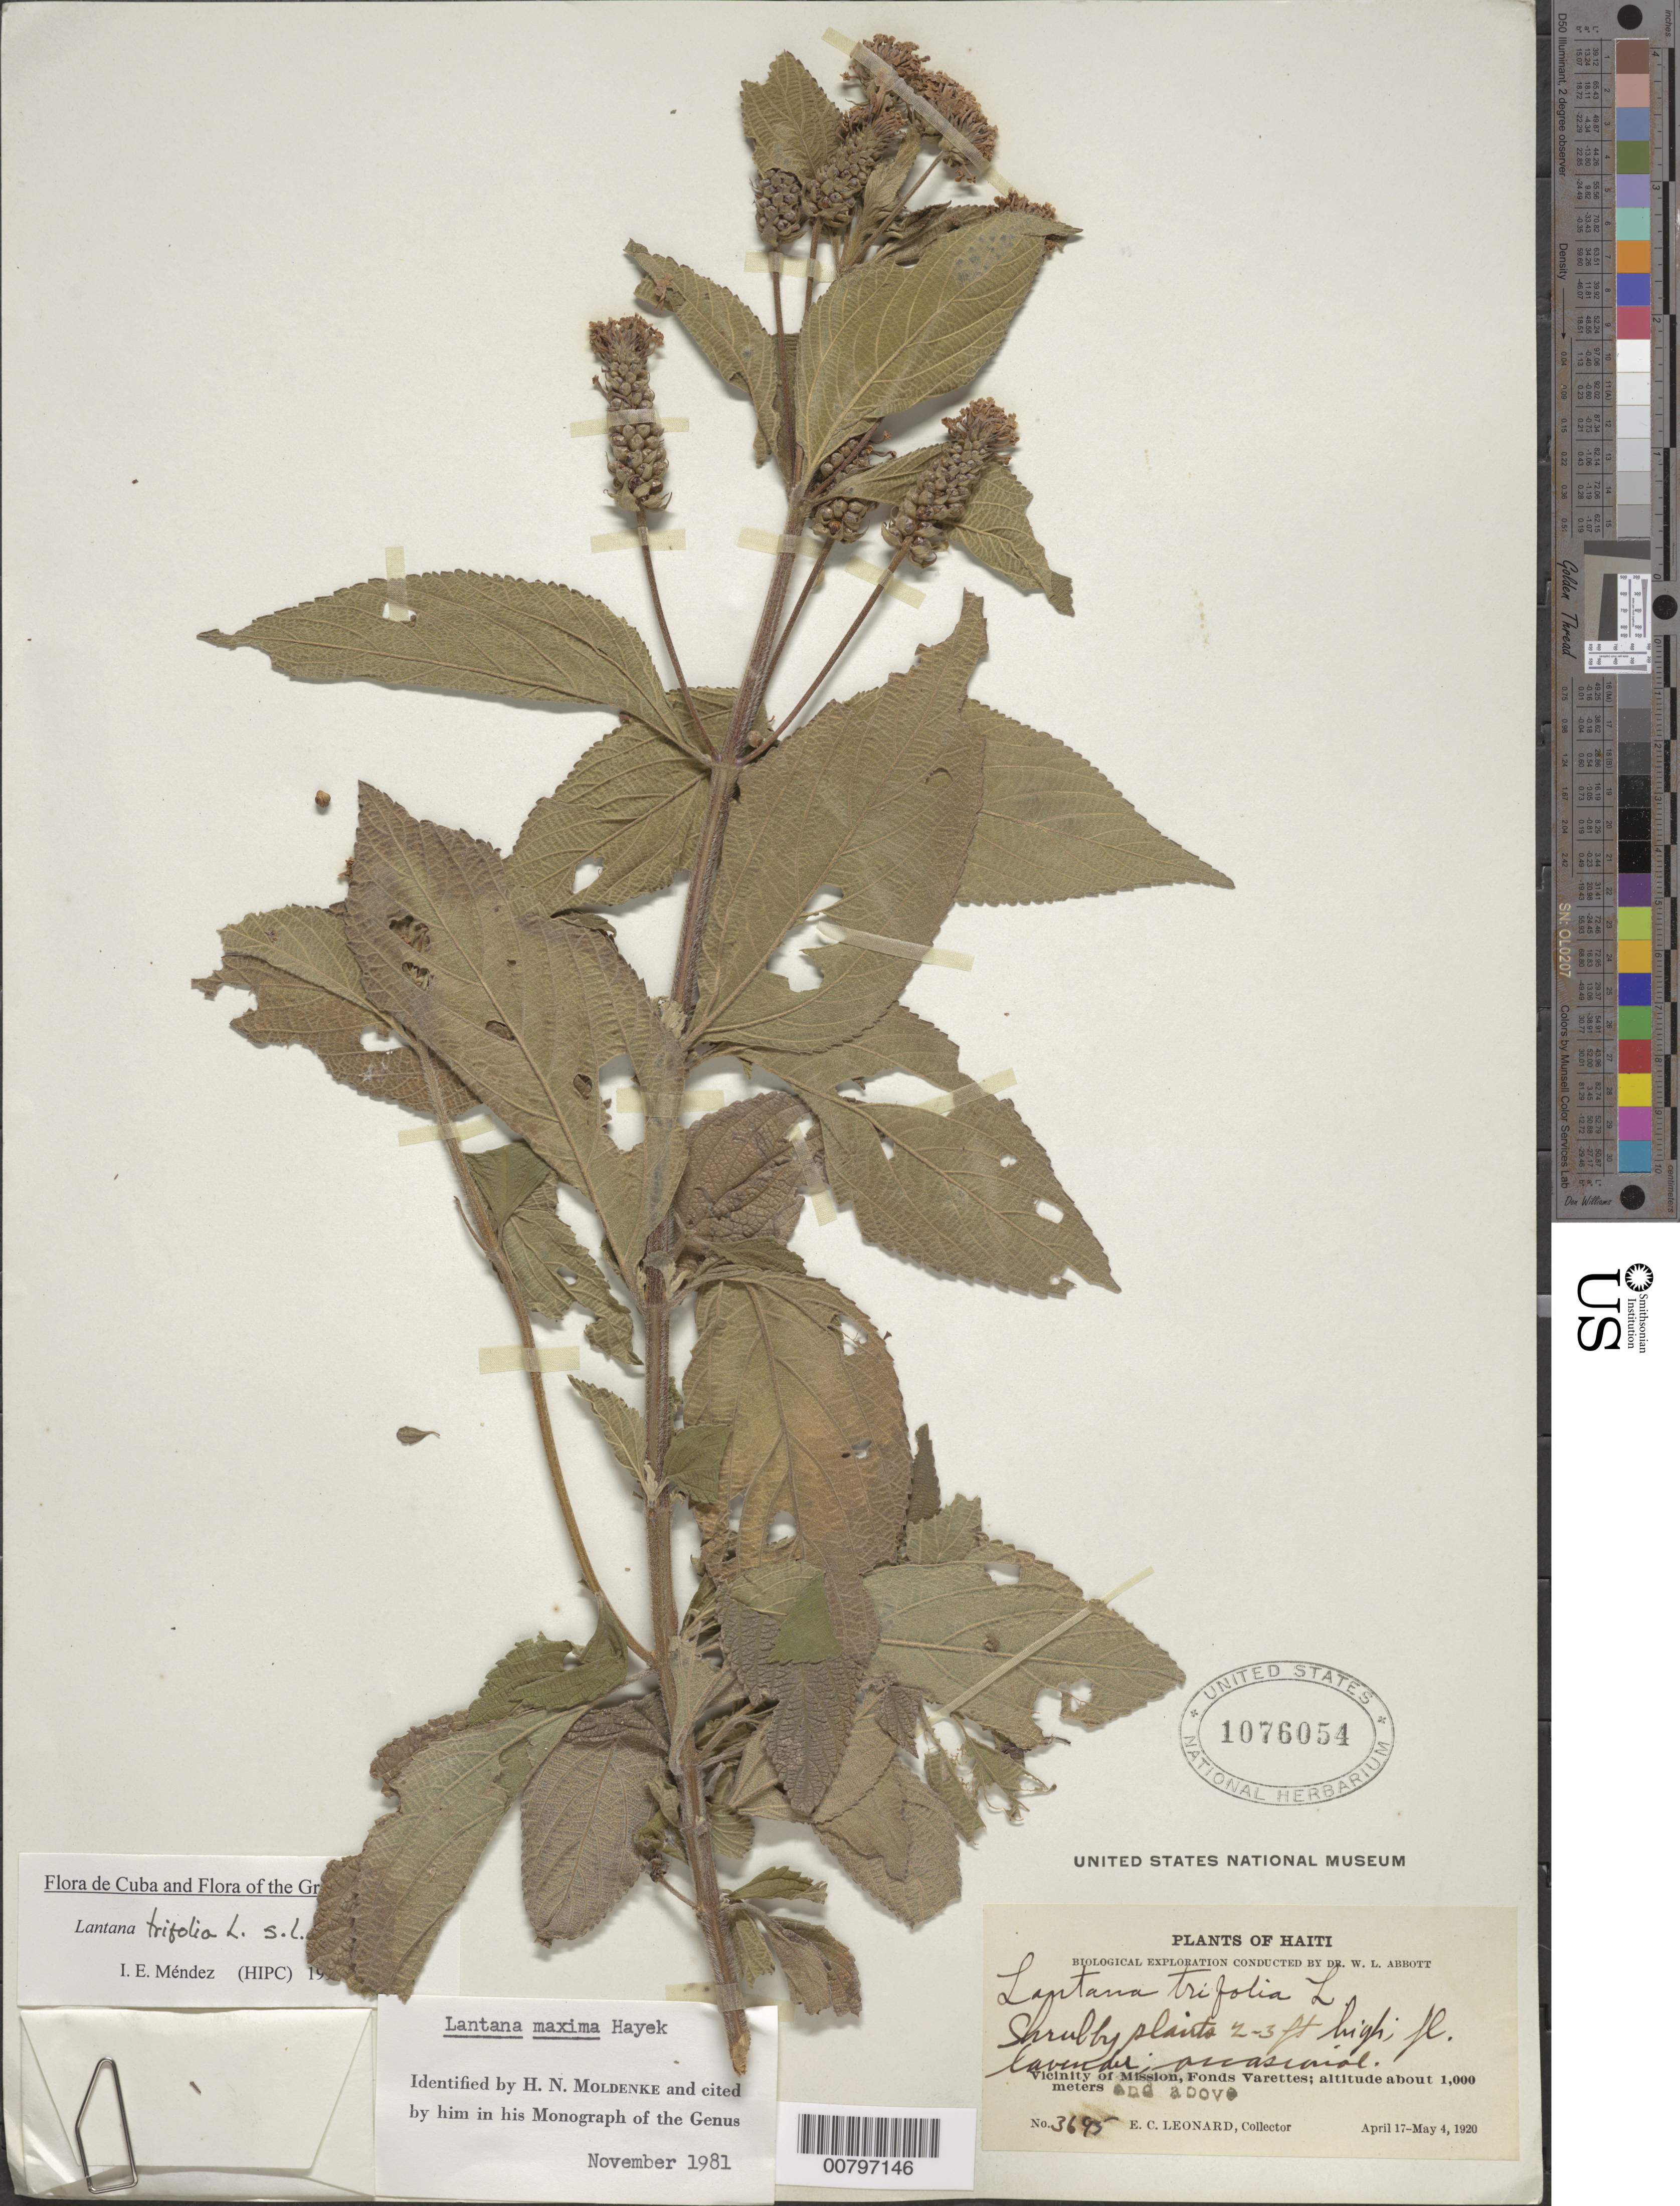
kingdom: Plantae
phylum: Tracheophyta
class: Magnoliopsida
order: Lamiales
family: Verbenaceae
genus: Lantana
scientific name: Lantana trifolia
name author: L.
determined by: Méndez, Isidro E., (HIPC)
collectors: E. C. Leonard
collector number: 3695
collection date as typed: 17 Apr 1920 to 04 May 1920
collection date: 1920-04-17/1920-05-04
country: Haiti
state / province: Ouest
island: Hispaniola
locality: Vicinity of Mission, Fond Verrettes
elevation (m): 1000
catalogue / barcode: US 1076054